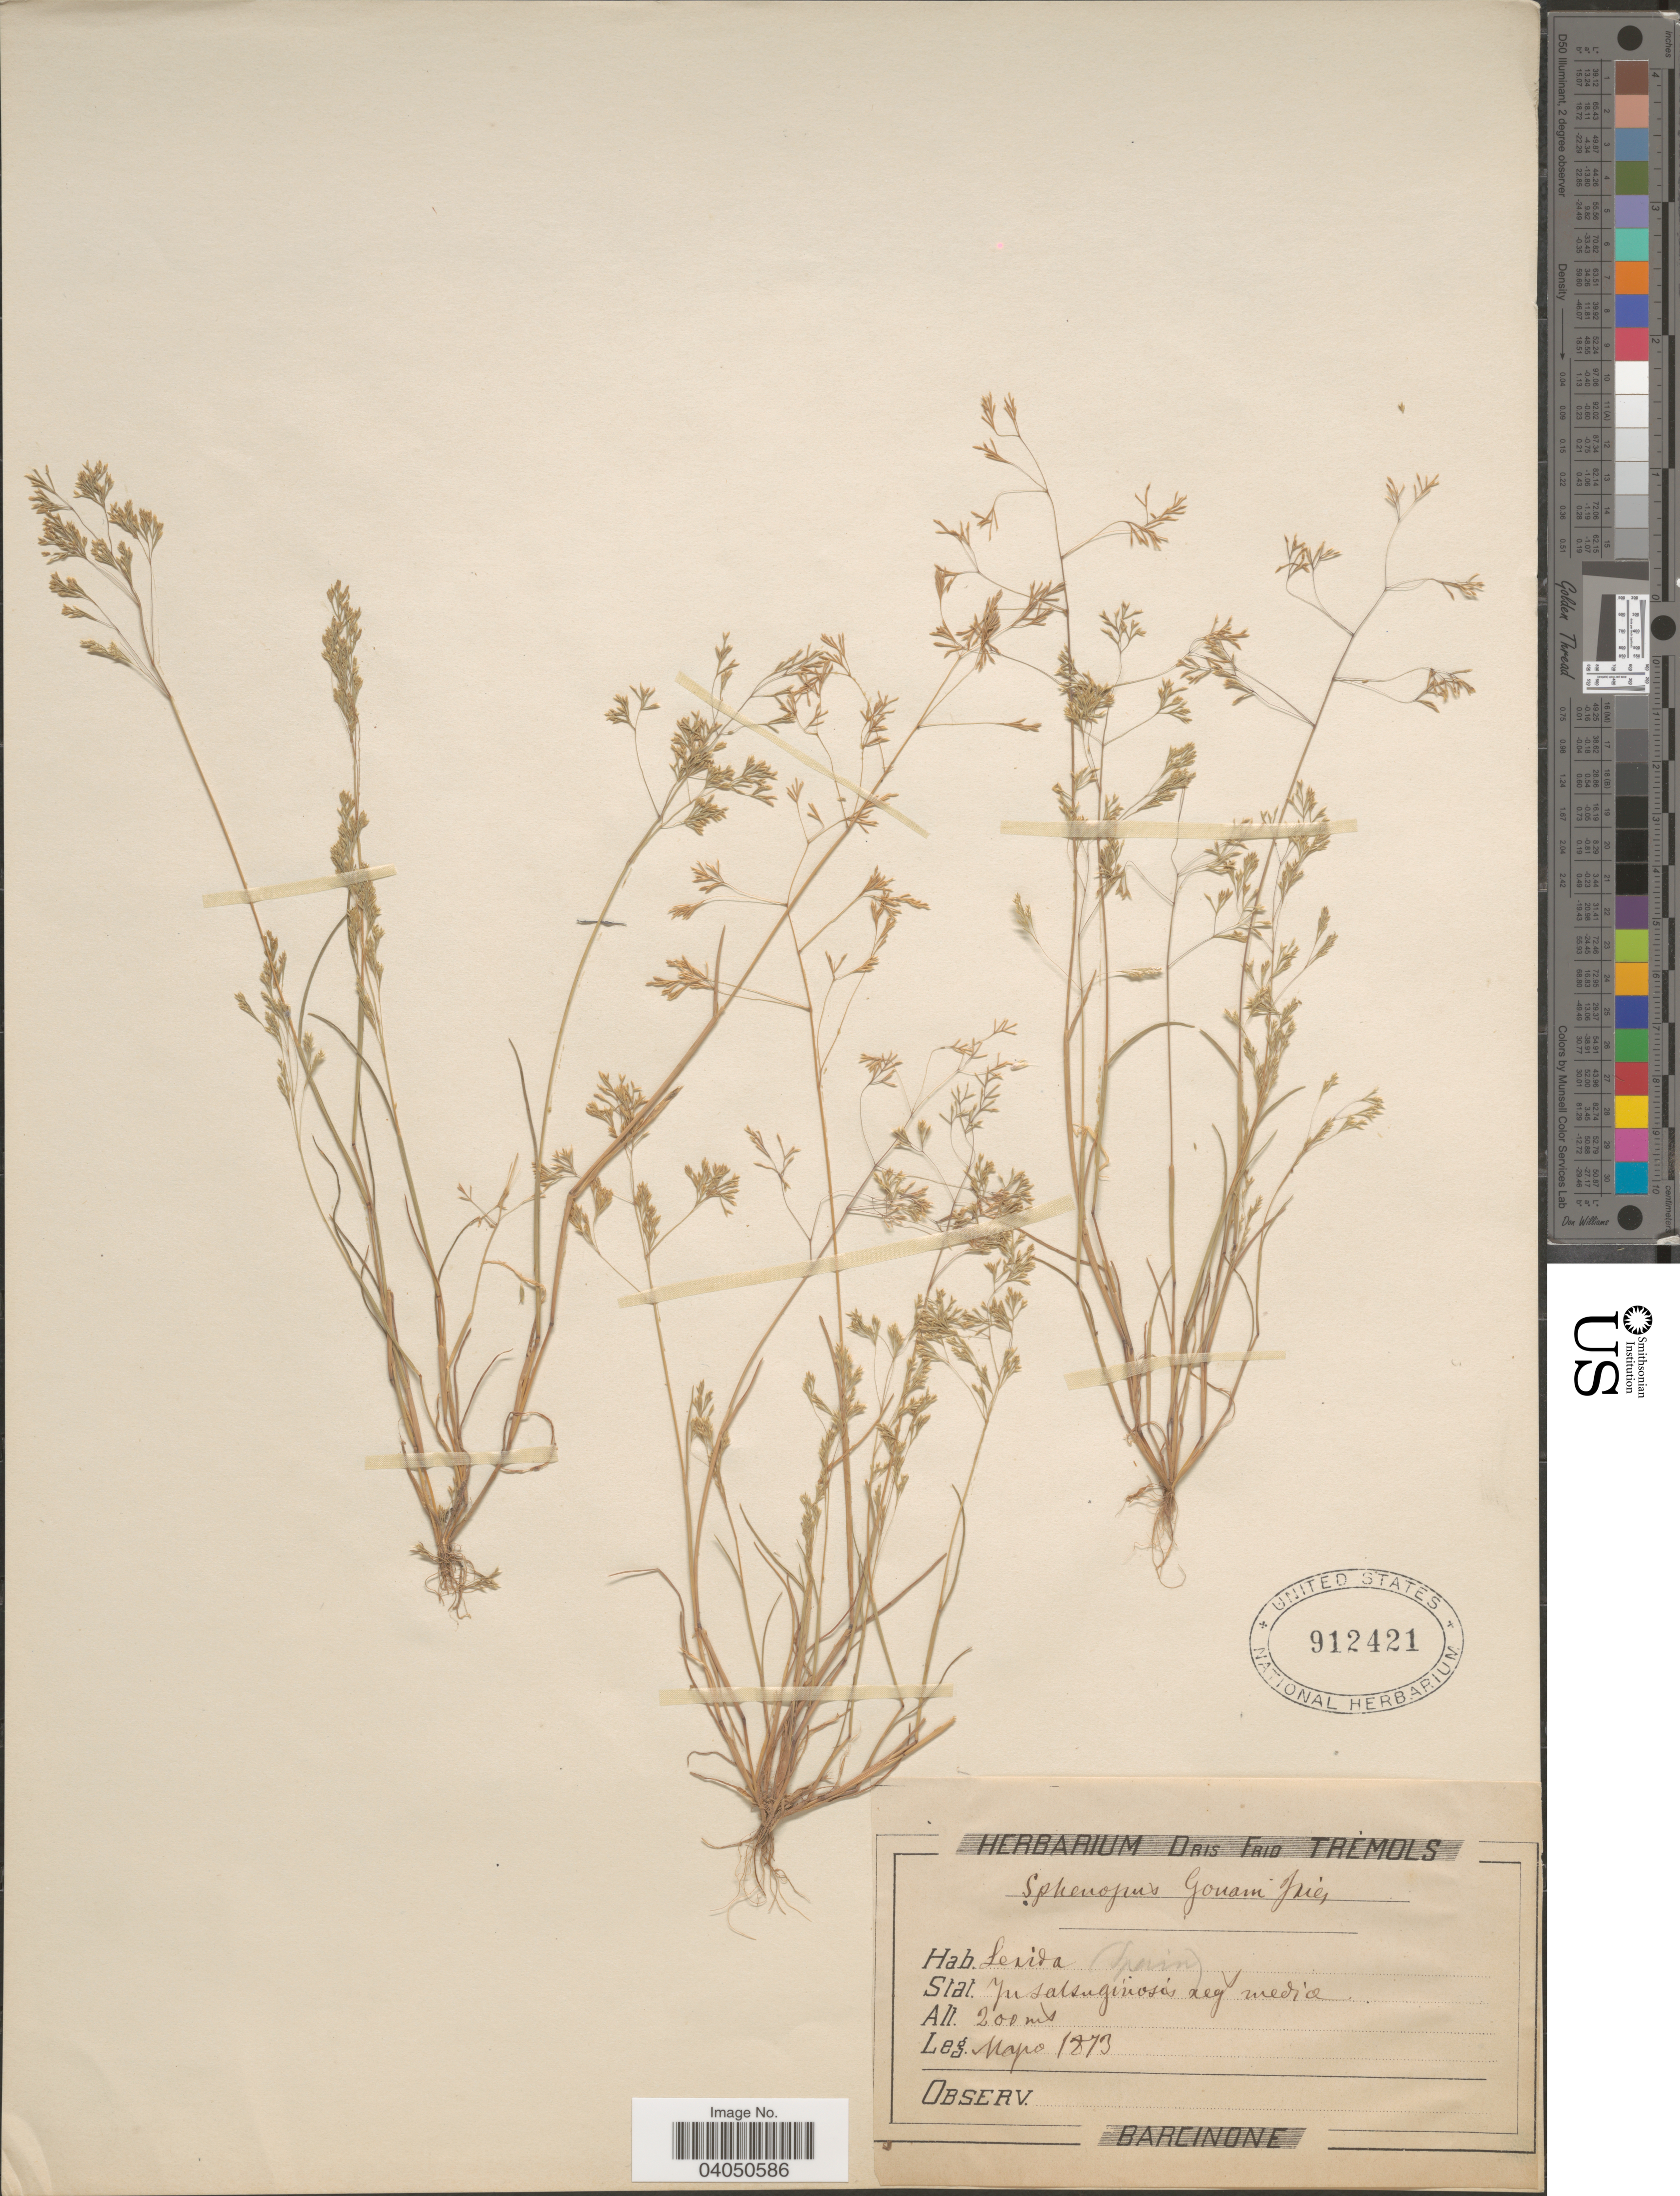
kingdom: Plantae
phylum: Tracheophyta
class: Liliopsida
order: Poales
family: Poaceae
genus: Sphenopus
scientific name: Sphenopus divaricatus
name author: (Gouan) Rchb.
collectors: Ex herb. Oris Frio Trèmols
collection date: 1873-05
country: Spain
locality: Lerida. Stat. In salsuginosis reg media.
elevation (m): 200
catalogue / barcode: US 912421